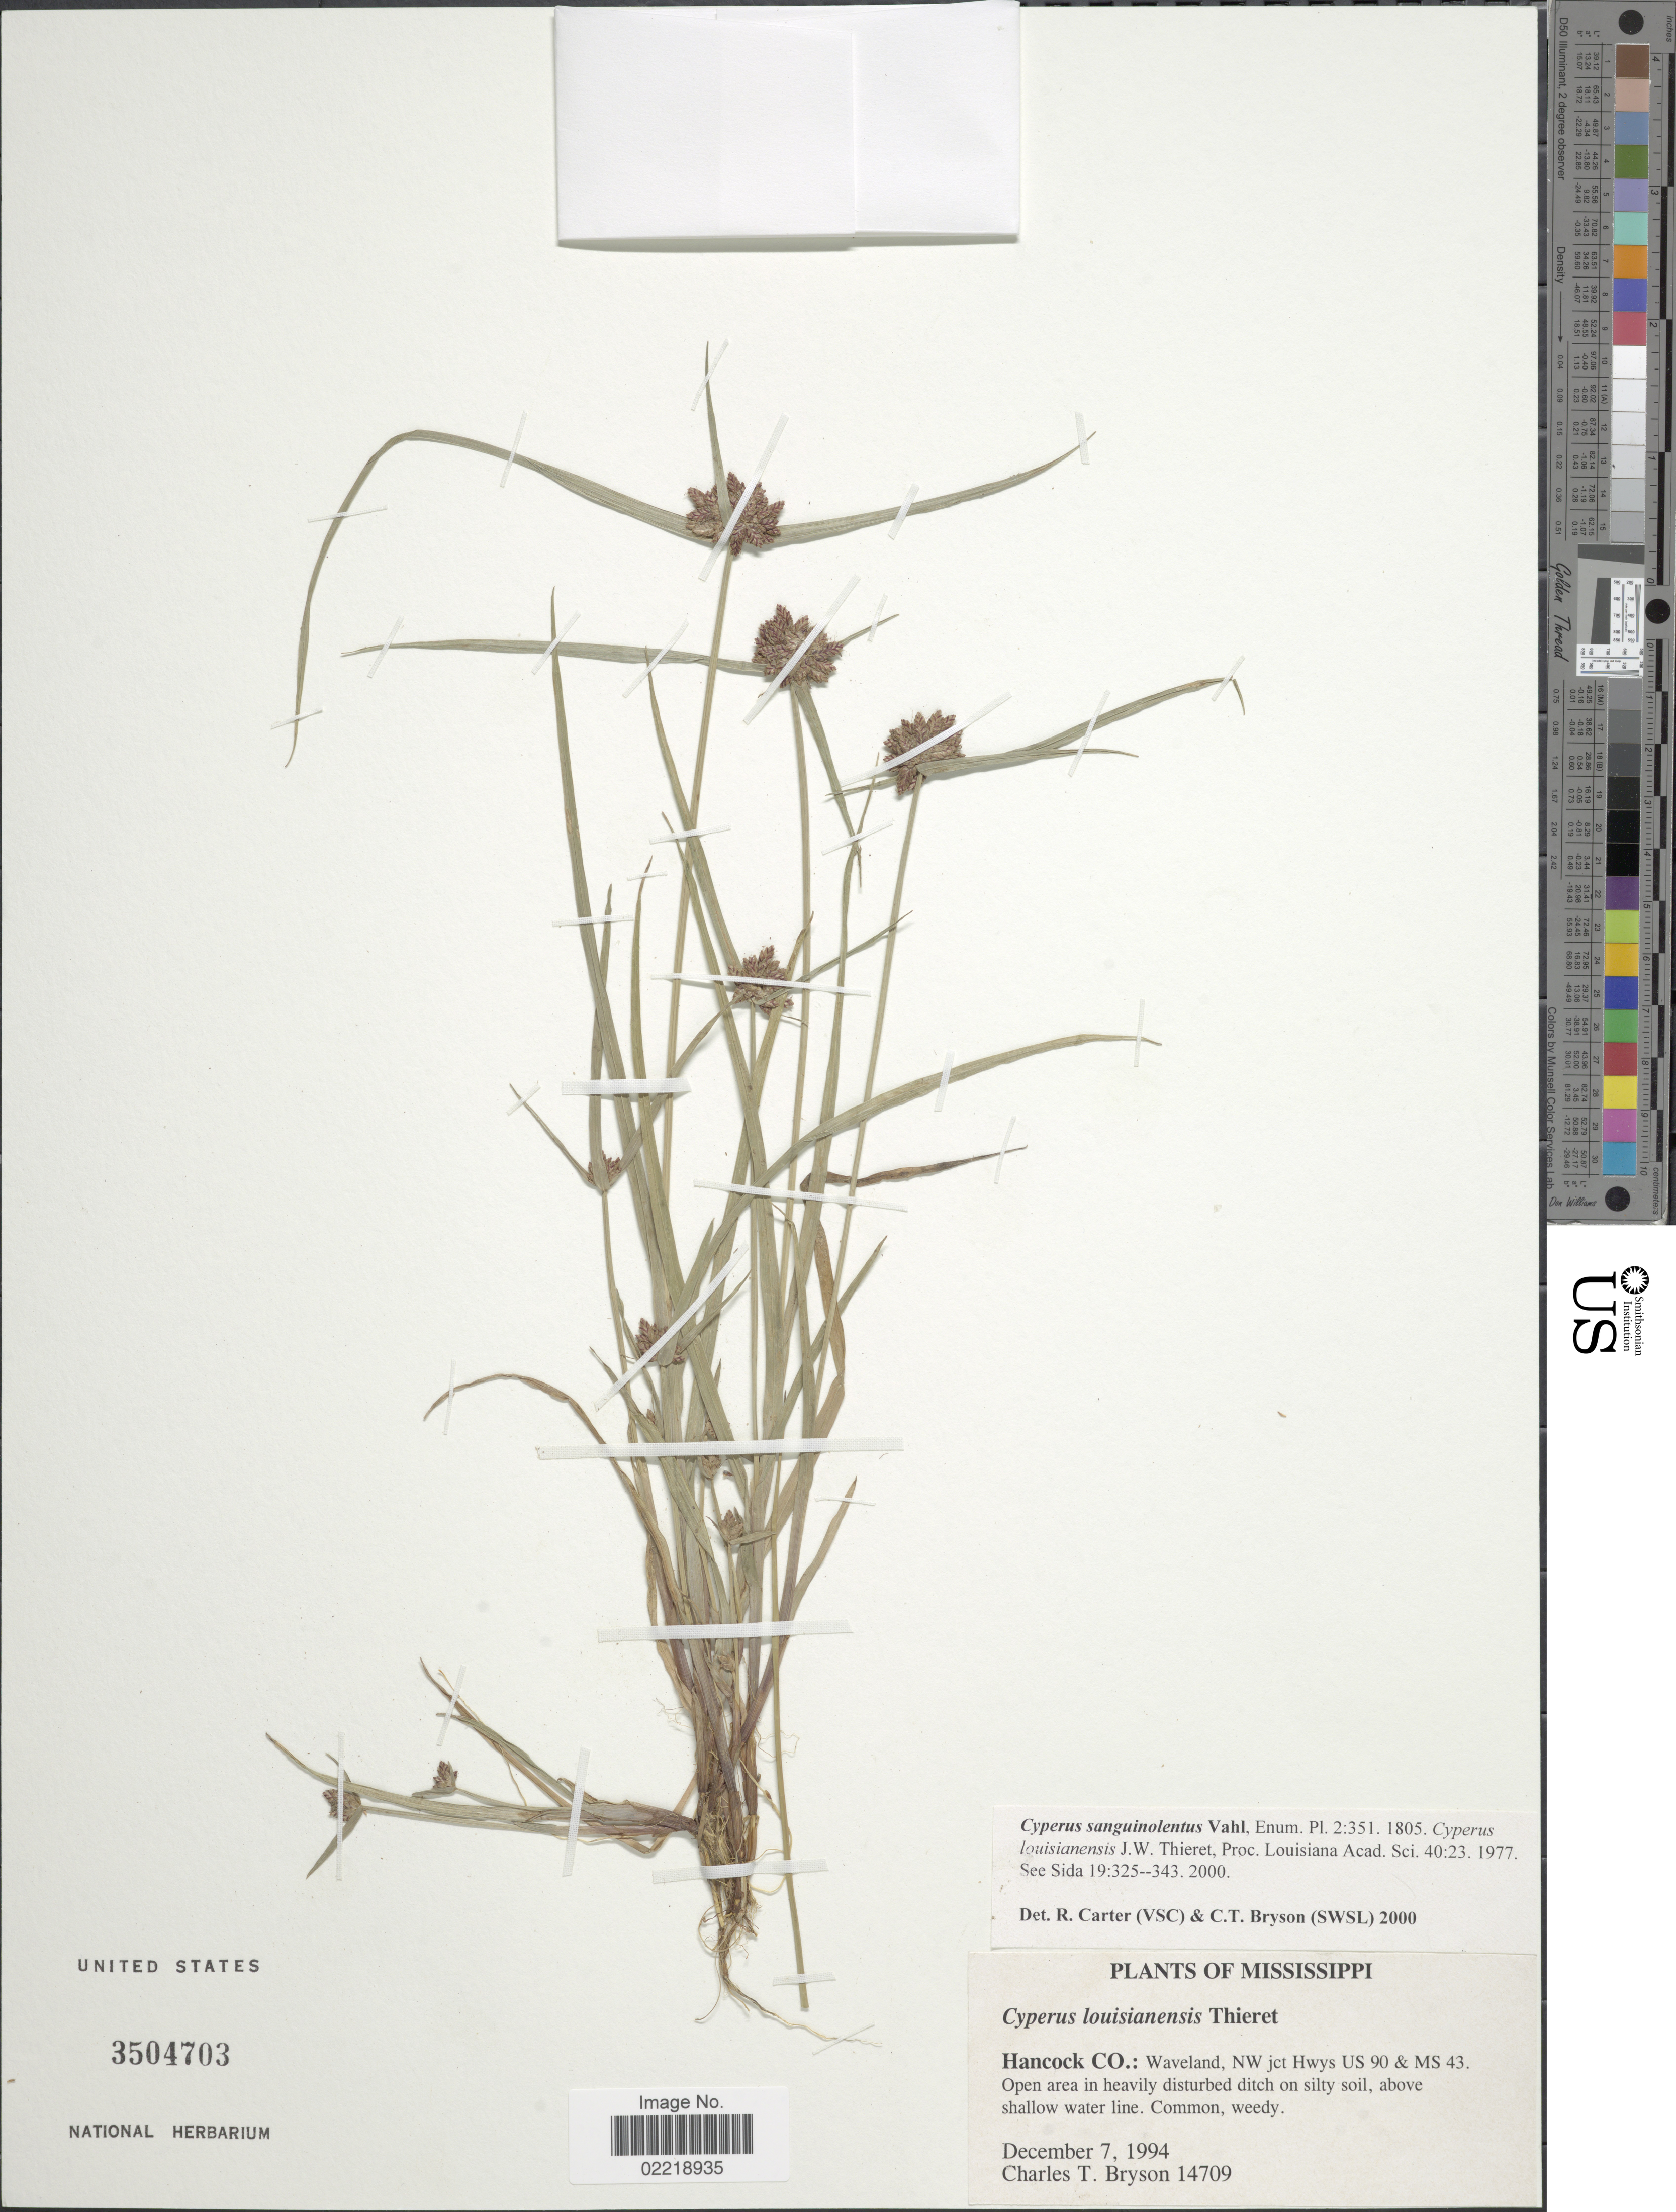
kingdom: Plantae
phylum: Tracheophyta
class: Liliopsida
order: Poales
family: Cyperaceae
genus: Cyperus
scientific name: Cyperus sanguinolentus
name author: Vahl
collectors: C. Bryson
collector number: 14709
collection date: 1994-12-07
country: United States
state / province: Mississippi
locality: Hancock Co: Waveland, NW jct Hwys US 90 & MS 43. Open area in heavily disturbed ditch on silty soil, above shallow water line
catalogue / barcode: US 3504703